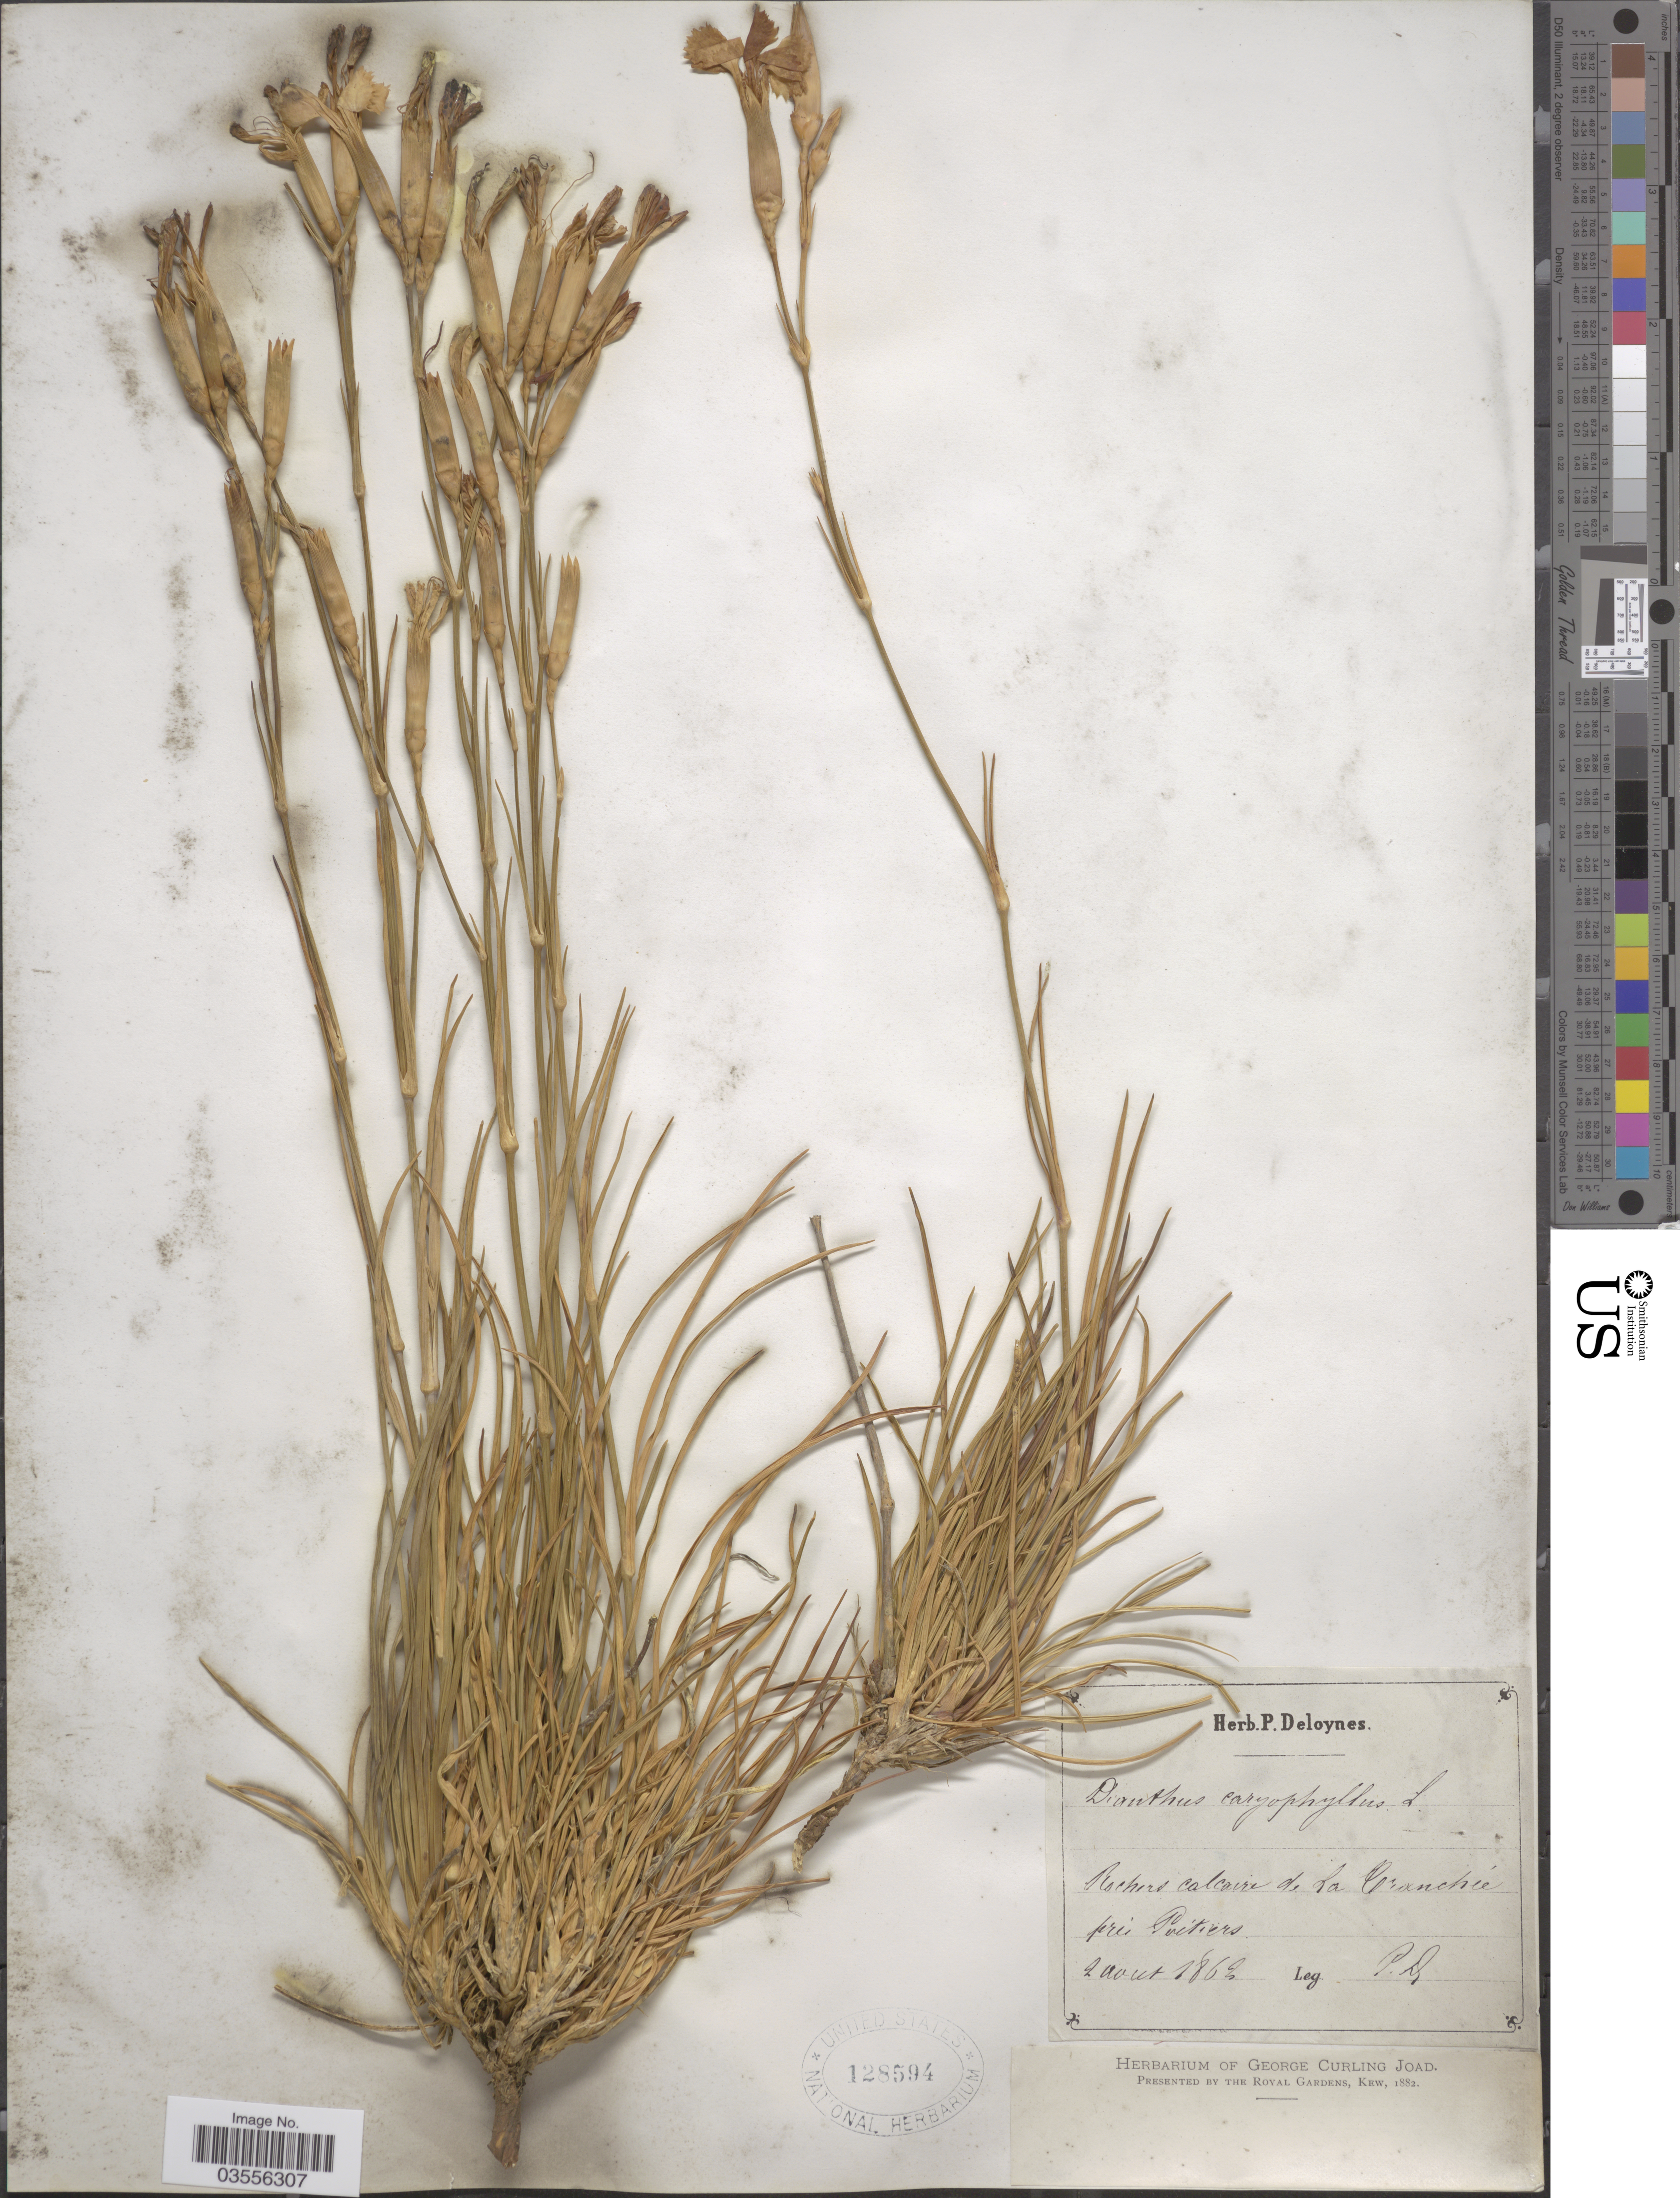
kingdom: Plantae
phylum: Tracheophyta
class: Magnoliopsida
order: Caryophyllales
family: Caryophyllaceae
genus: Dianthus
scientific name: Dianthus caryophyllus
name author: L.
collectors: P. Deloynes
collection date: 1862-08-02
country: France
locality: Rochers calcaire de La Tranchée prés Poitiers.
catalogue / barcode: US 128594